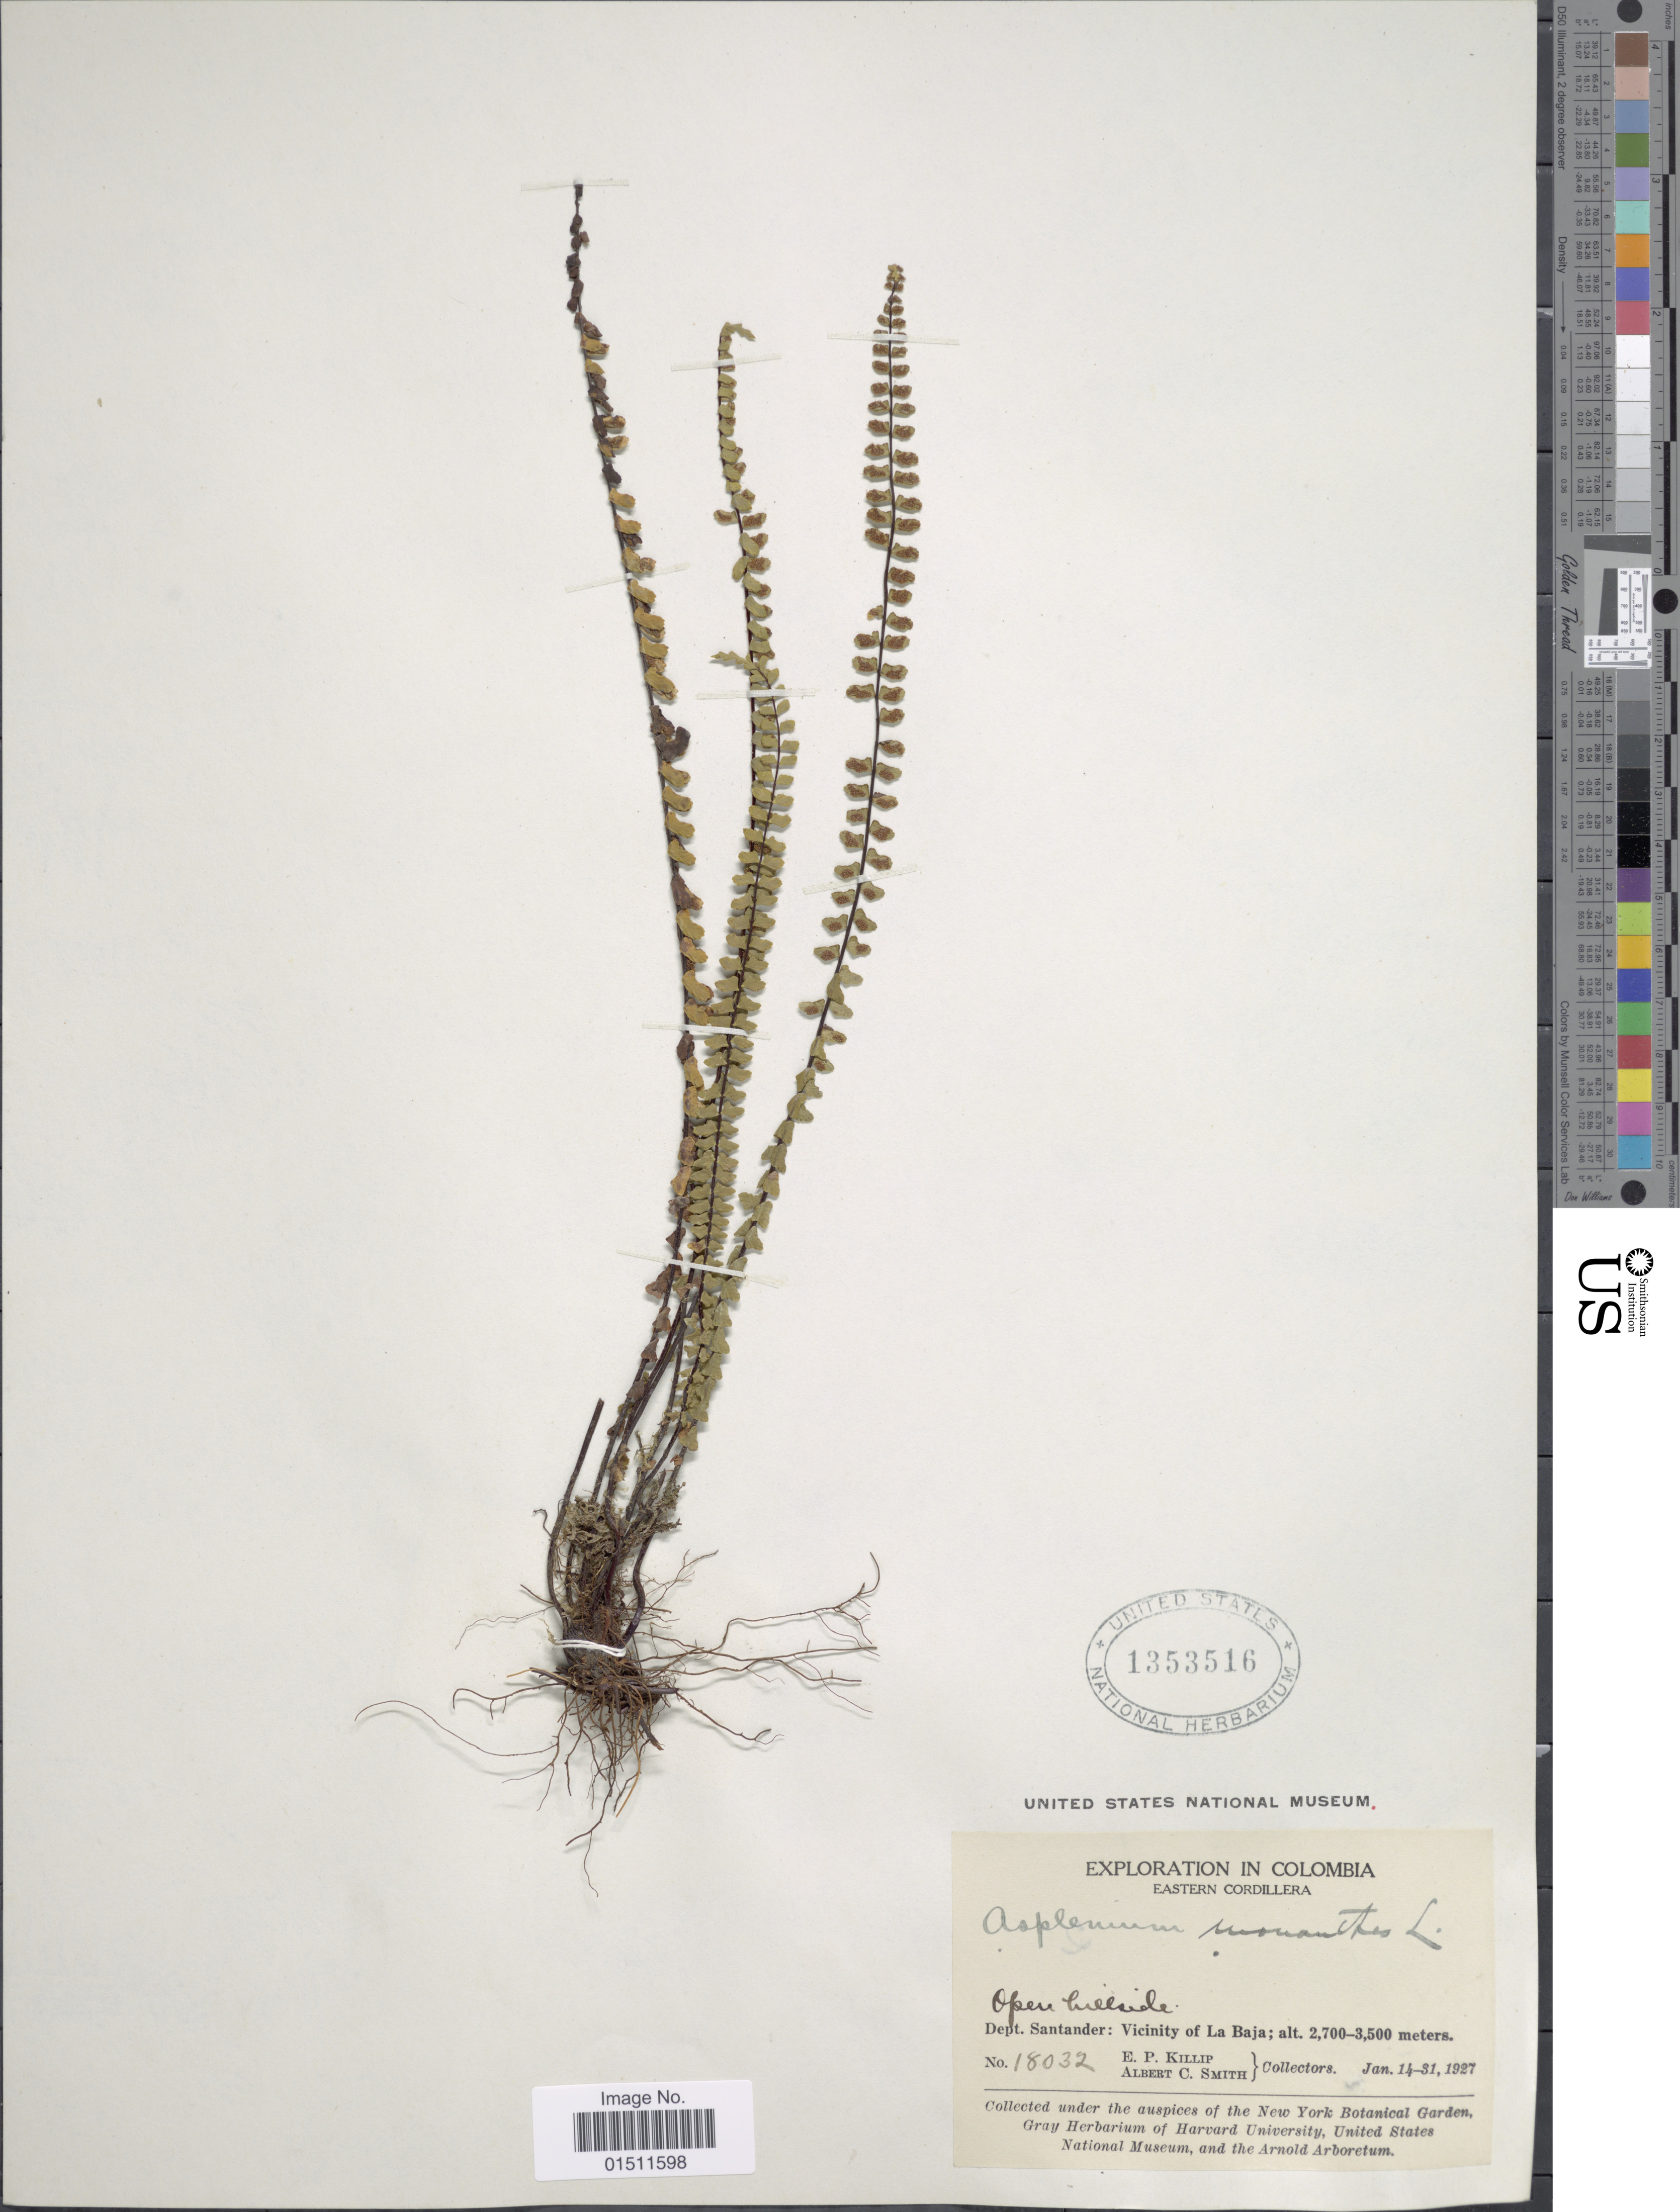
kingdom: Plantae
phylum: Tracheophyta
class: Polypodiopsida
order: Polypodiales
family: Aspleniaceae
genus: Asplenium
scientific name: Asplenium monanthes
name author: L.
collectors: E. P. Killip & A. C. Smith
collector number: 18032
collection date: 1927-01-14/1927-01-31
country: Colombia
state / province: Santander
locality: Eastern Cordillera, Dept. Santander: Vicinity of La Baja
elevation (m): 2700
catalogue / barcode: US 1353516